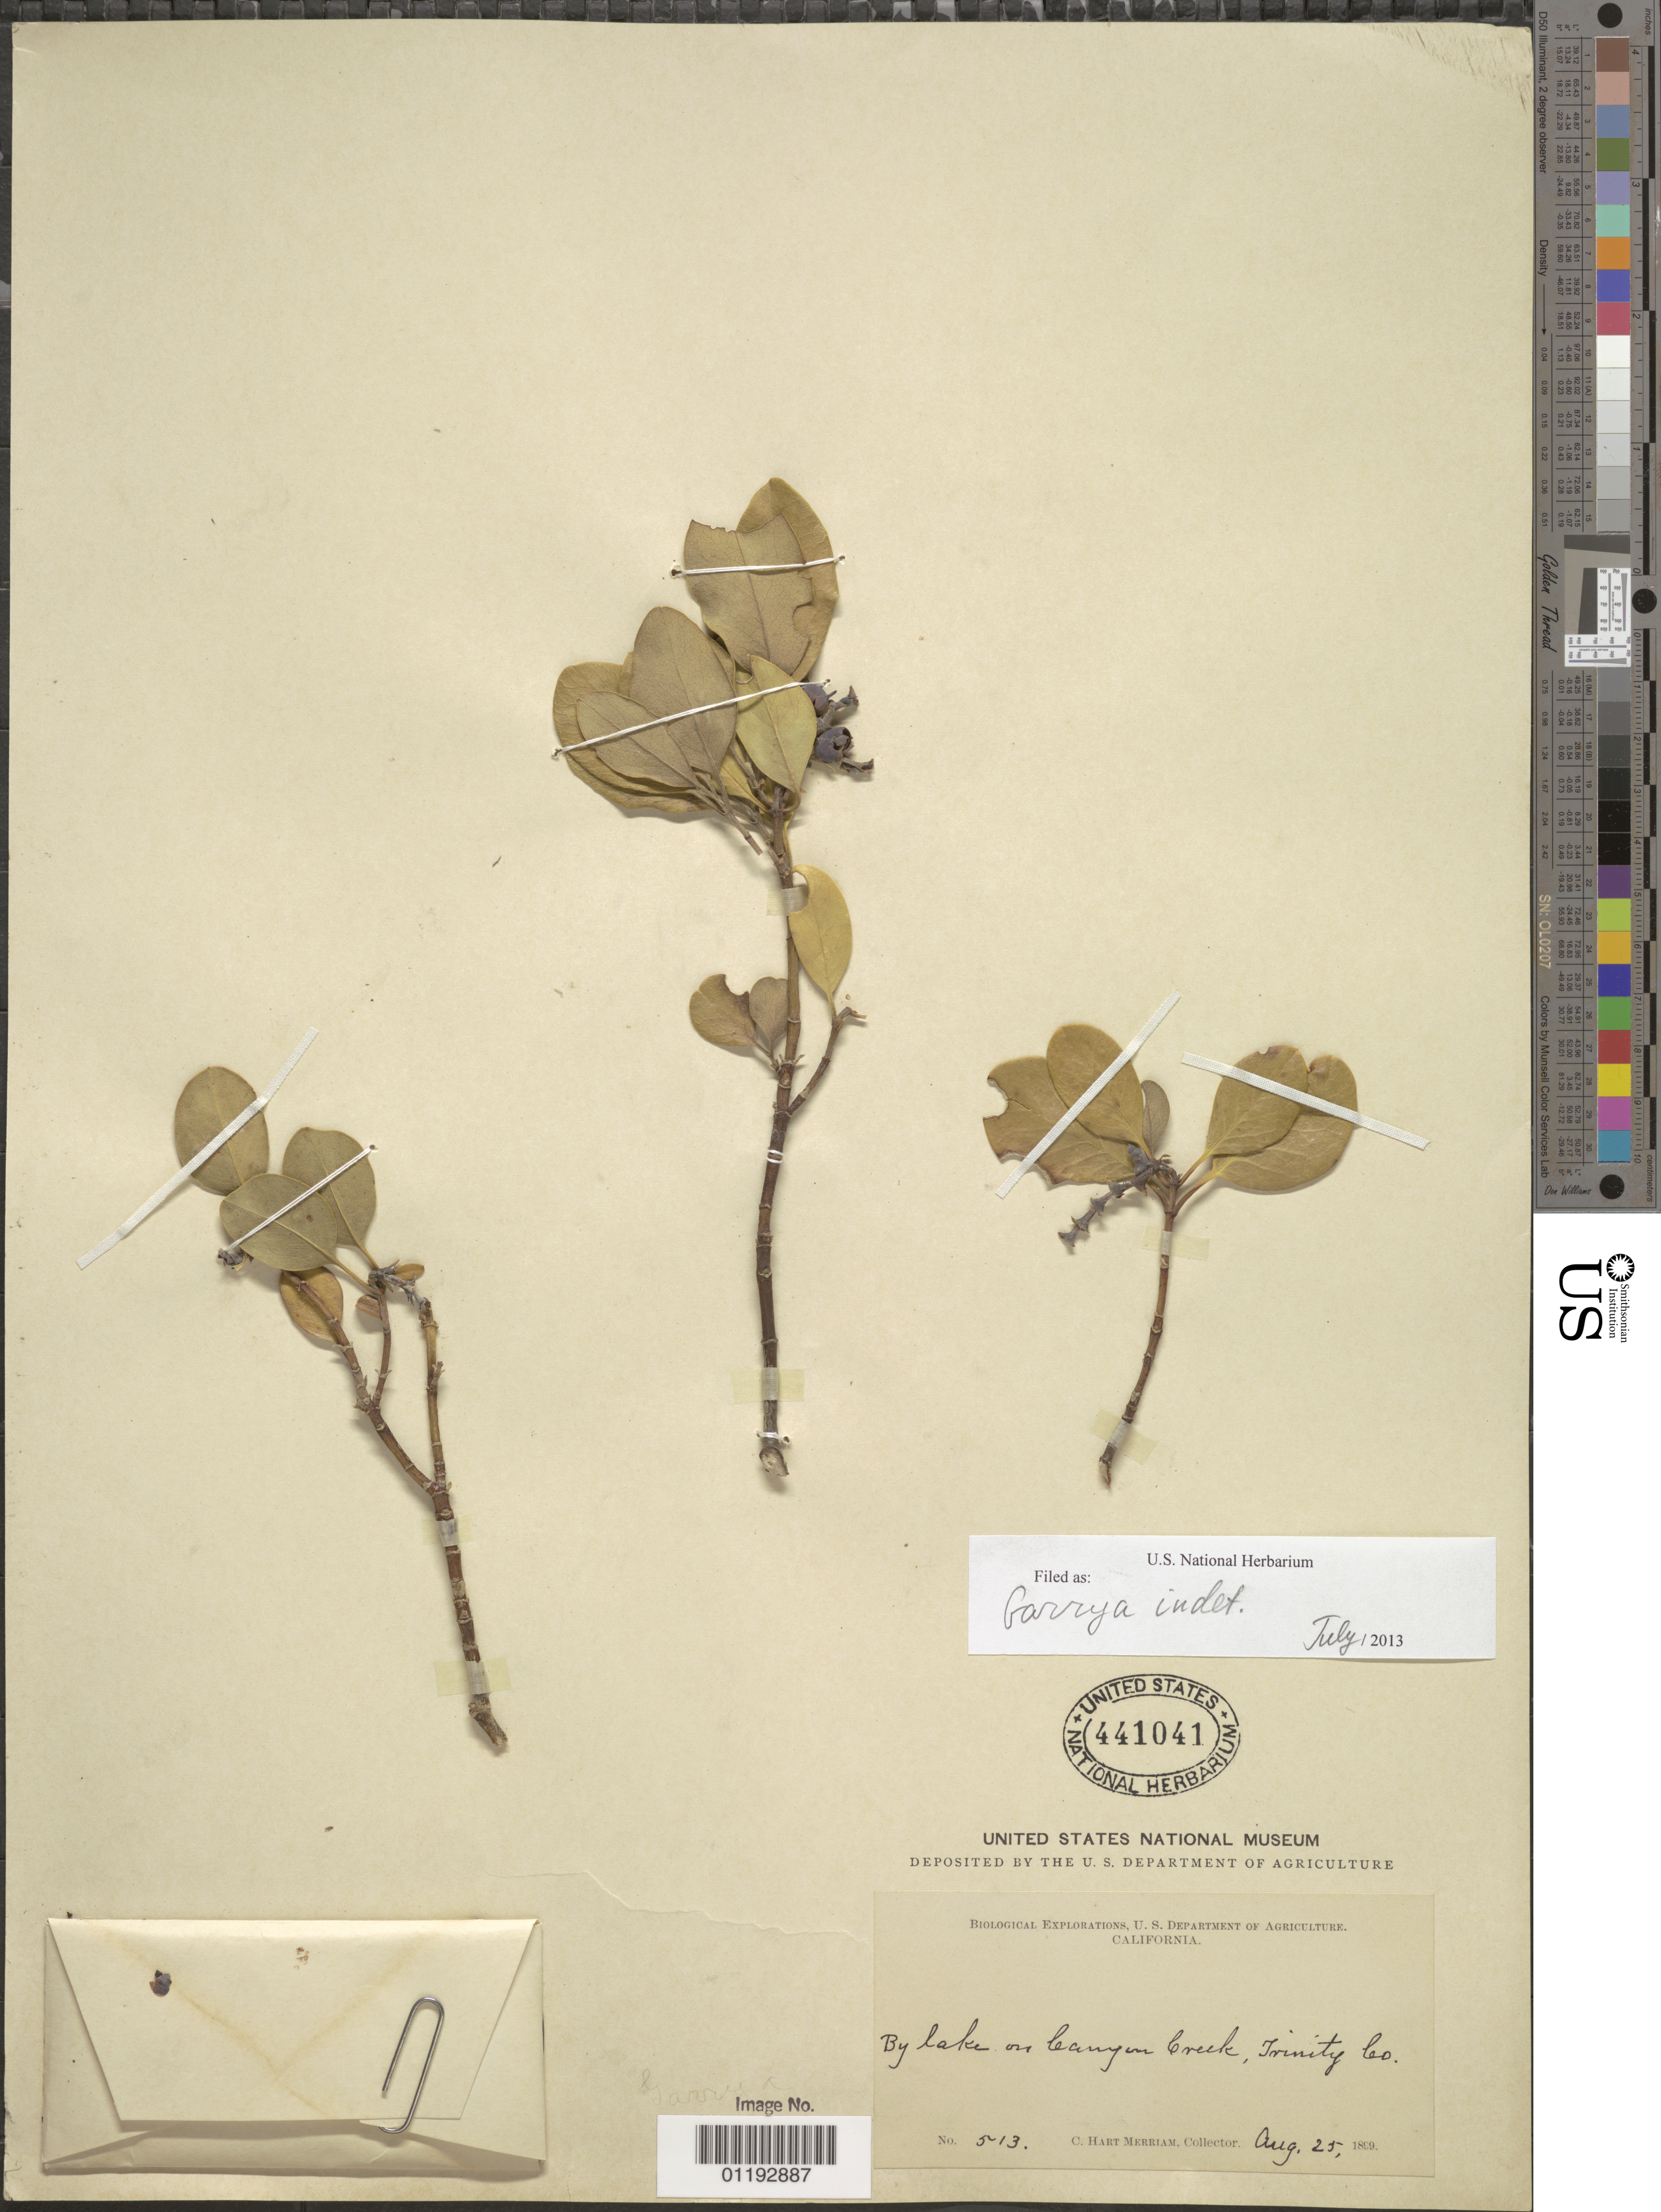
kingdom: Plantae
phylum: Tracheophyta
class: Magnoliopsida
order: Garryales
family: Garryaceae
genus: Garrya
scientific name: Garrya sp.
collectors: C. Merriam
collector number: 513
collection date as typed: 25 Aug 1899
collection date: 1899-08-25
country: United States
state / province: California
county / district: Trinity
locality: By lake on Canyon Creek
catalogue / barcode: US 441041